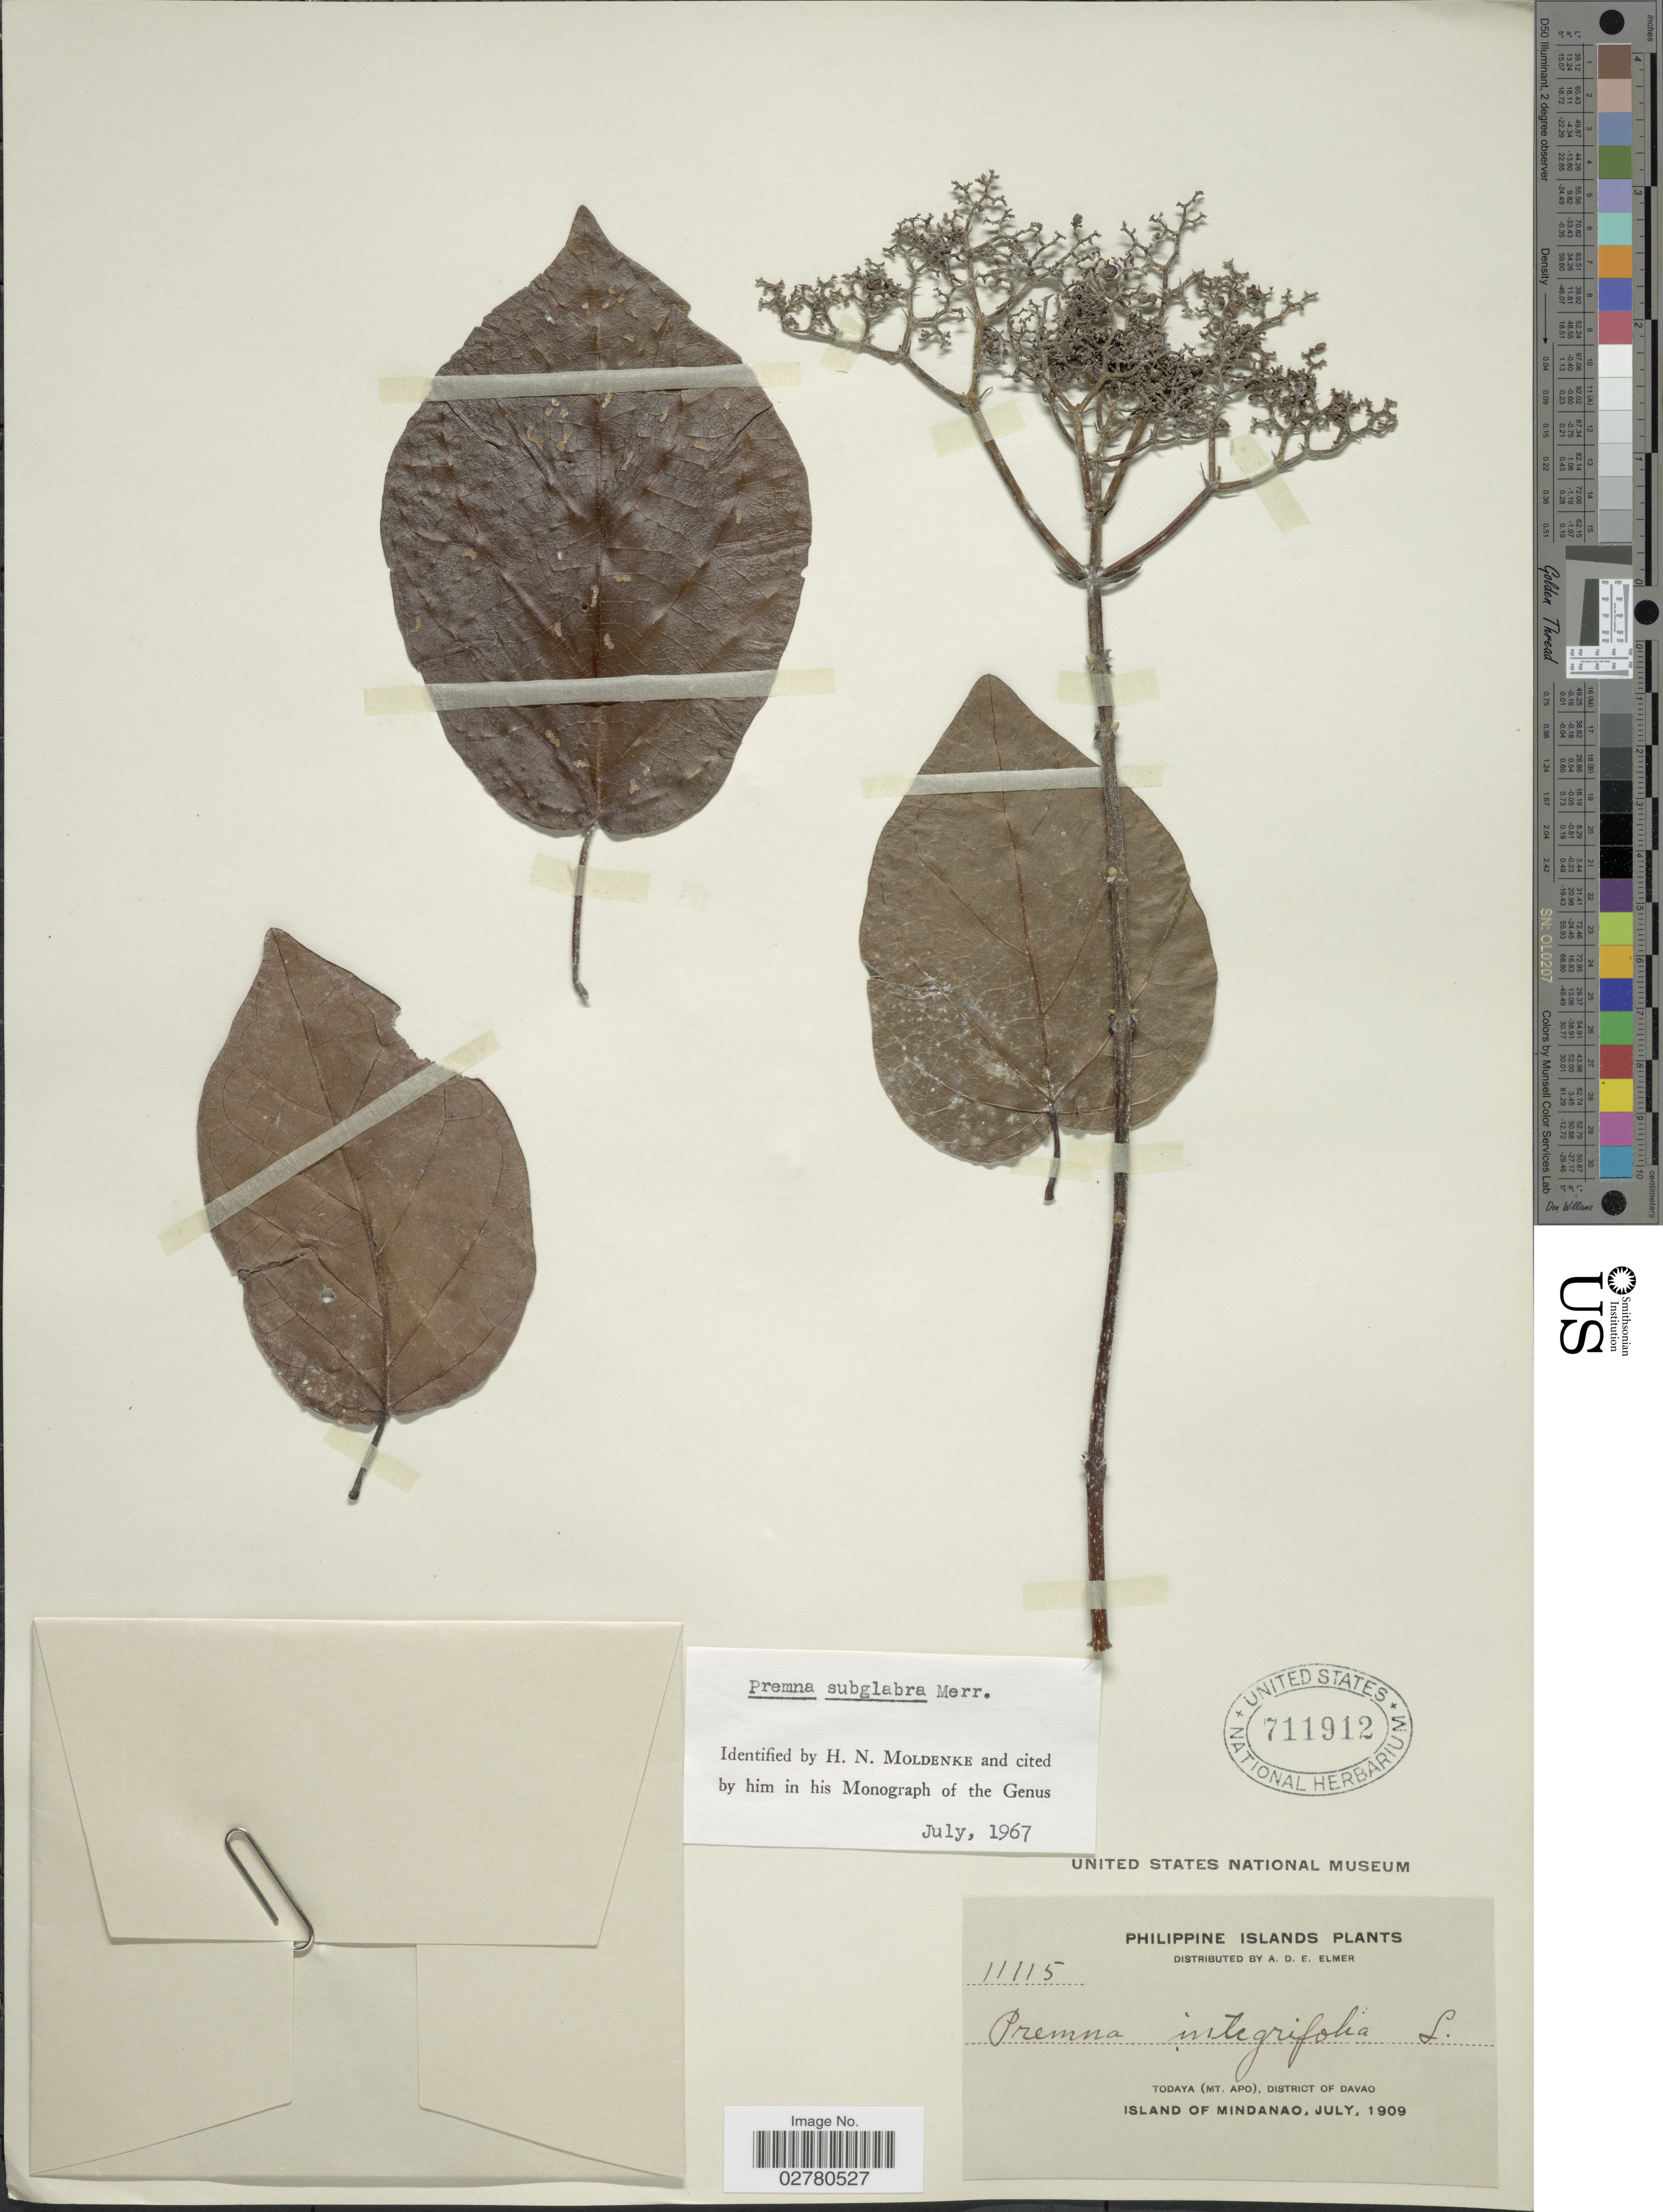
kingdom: Plantae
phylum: Tracheophyta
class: Magnoliopsida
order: Lamiales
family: Lamiaceae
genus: Premna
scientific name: Premna subglabra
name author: Merr.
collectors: A. D. E. Elmer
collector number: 11115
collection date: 1909-07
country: Philippines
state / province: Davao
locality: Philippine Islands, Todaya (Mt. Apo), District of Davao, Island of Mindanao.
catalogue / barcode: US 711912